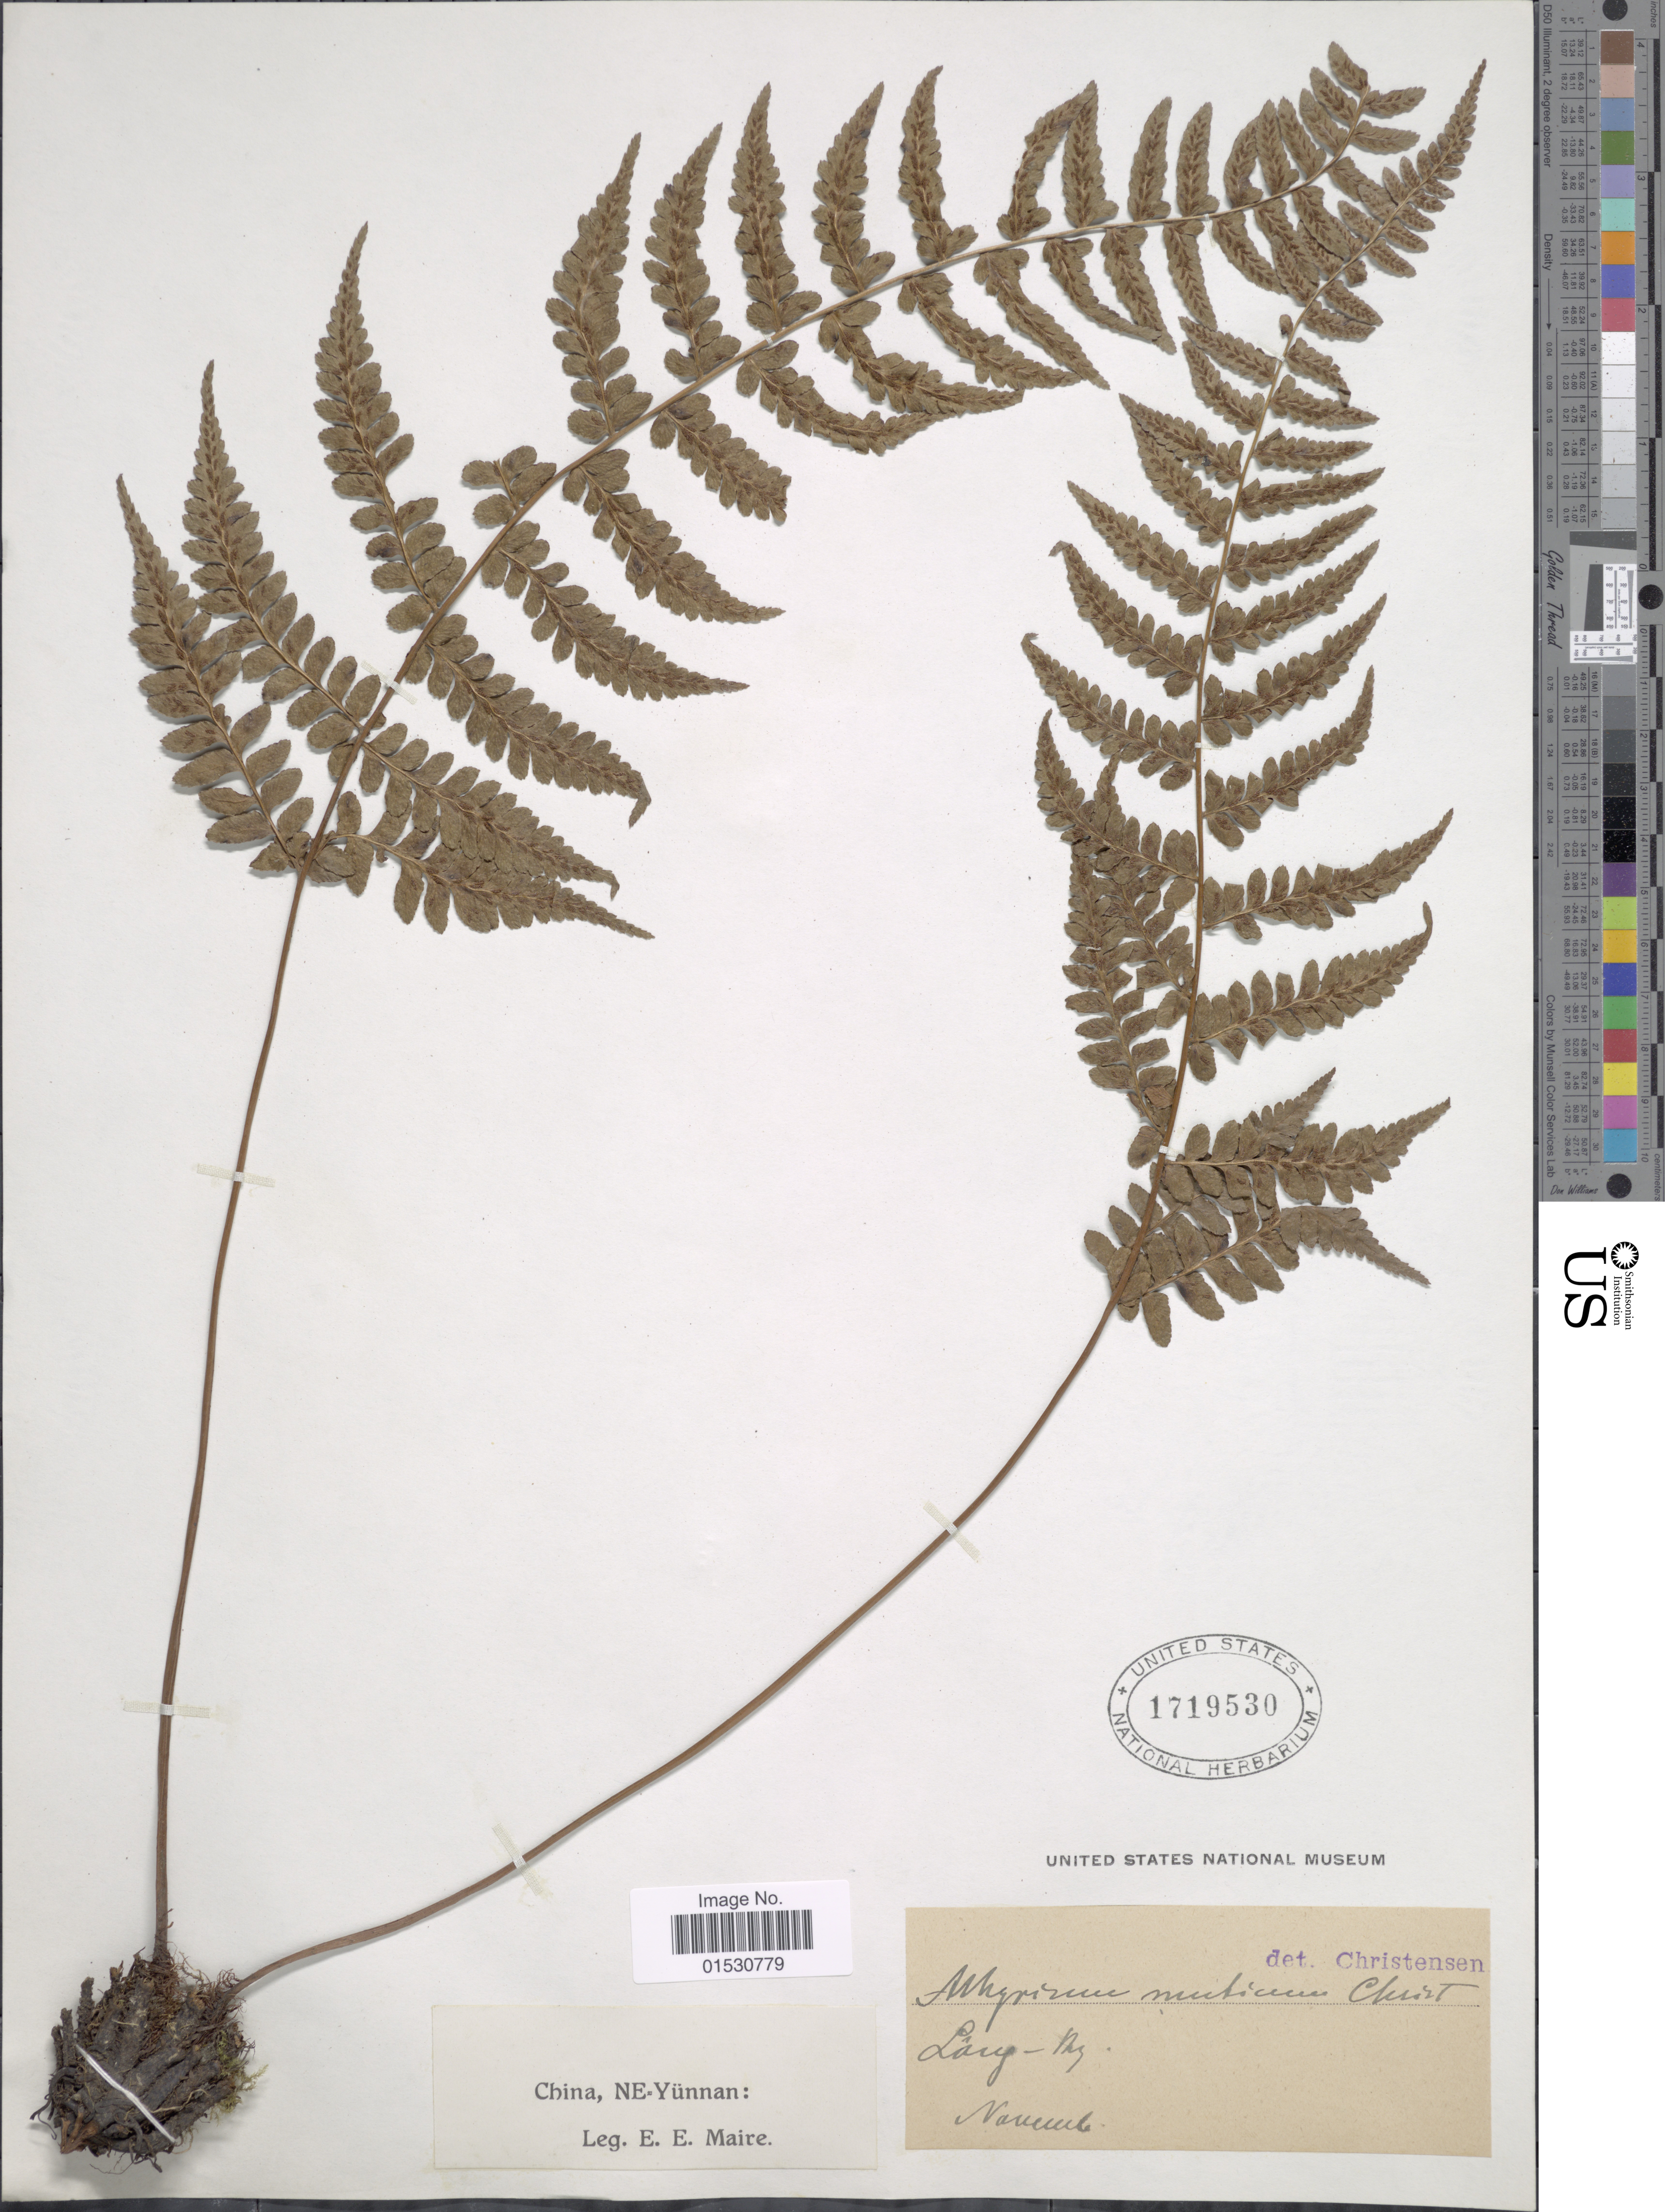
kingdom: Plantae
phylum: Tracheophyta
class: Polypodiopsida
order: Polypodiales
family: Athyriaceae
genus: Athyrium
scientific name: Athyrium muticum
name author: Christ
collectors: E. E. Maire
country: China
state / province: Yunnan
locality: Lary-ny [interpreted] [unsure placement]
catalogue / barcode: US 1719530